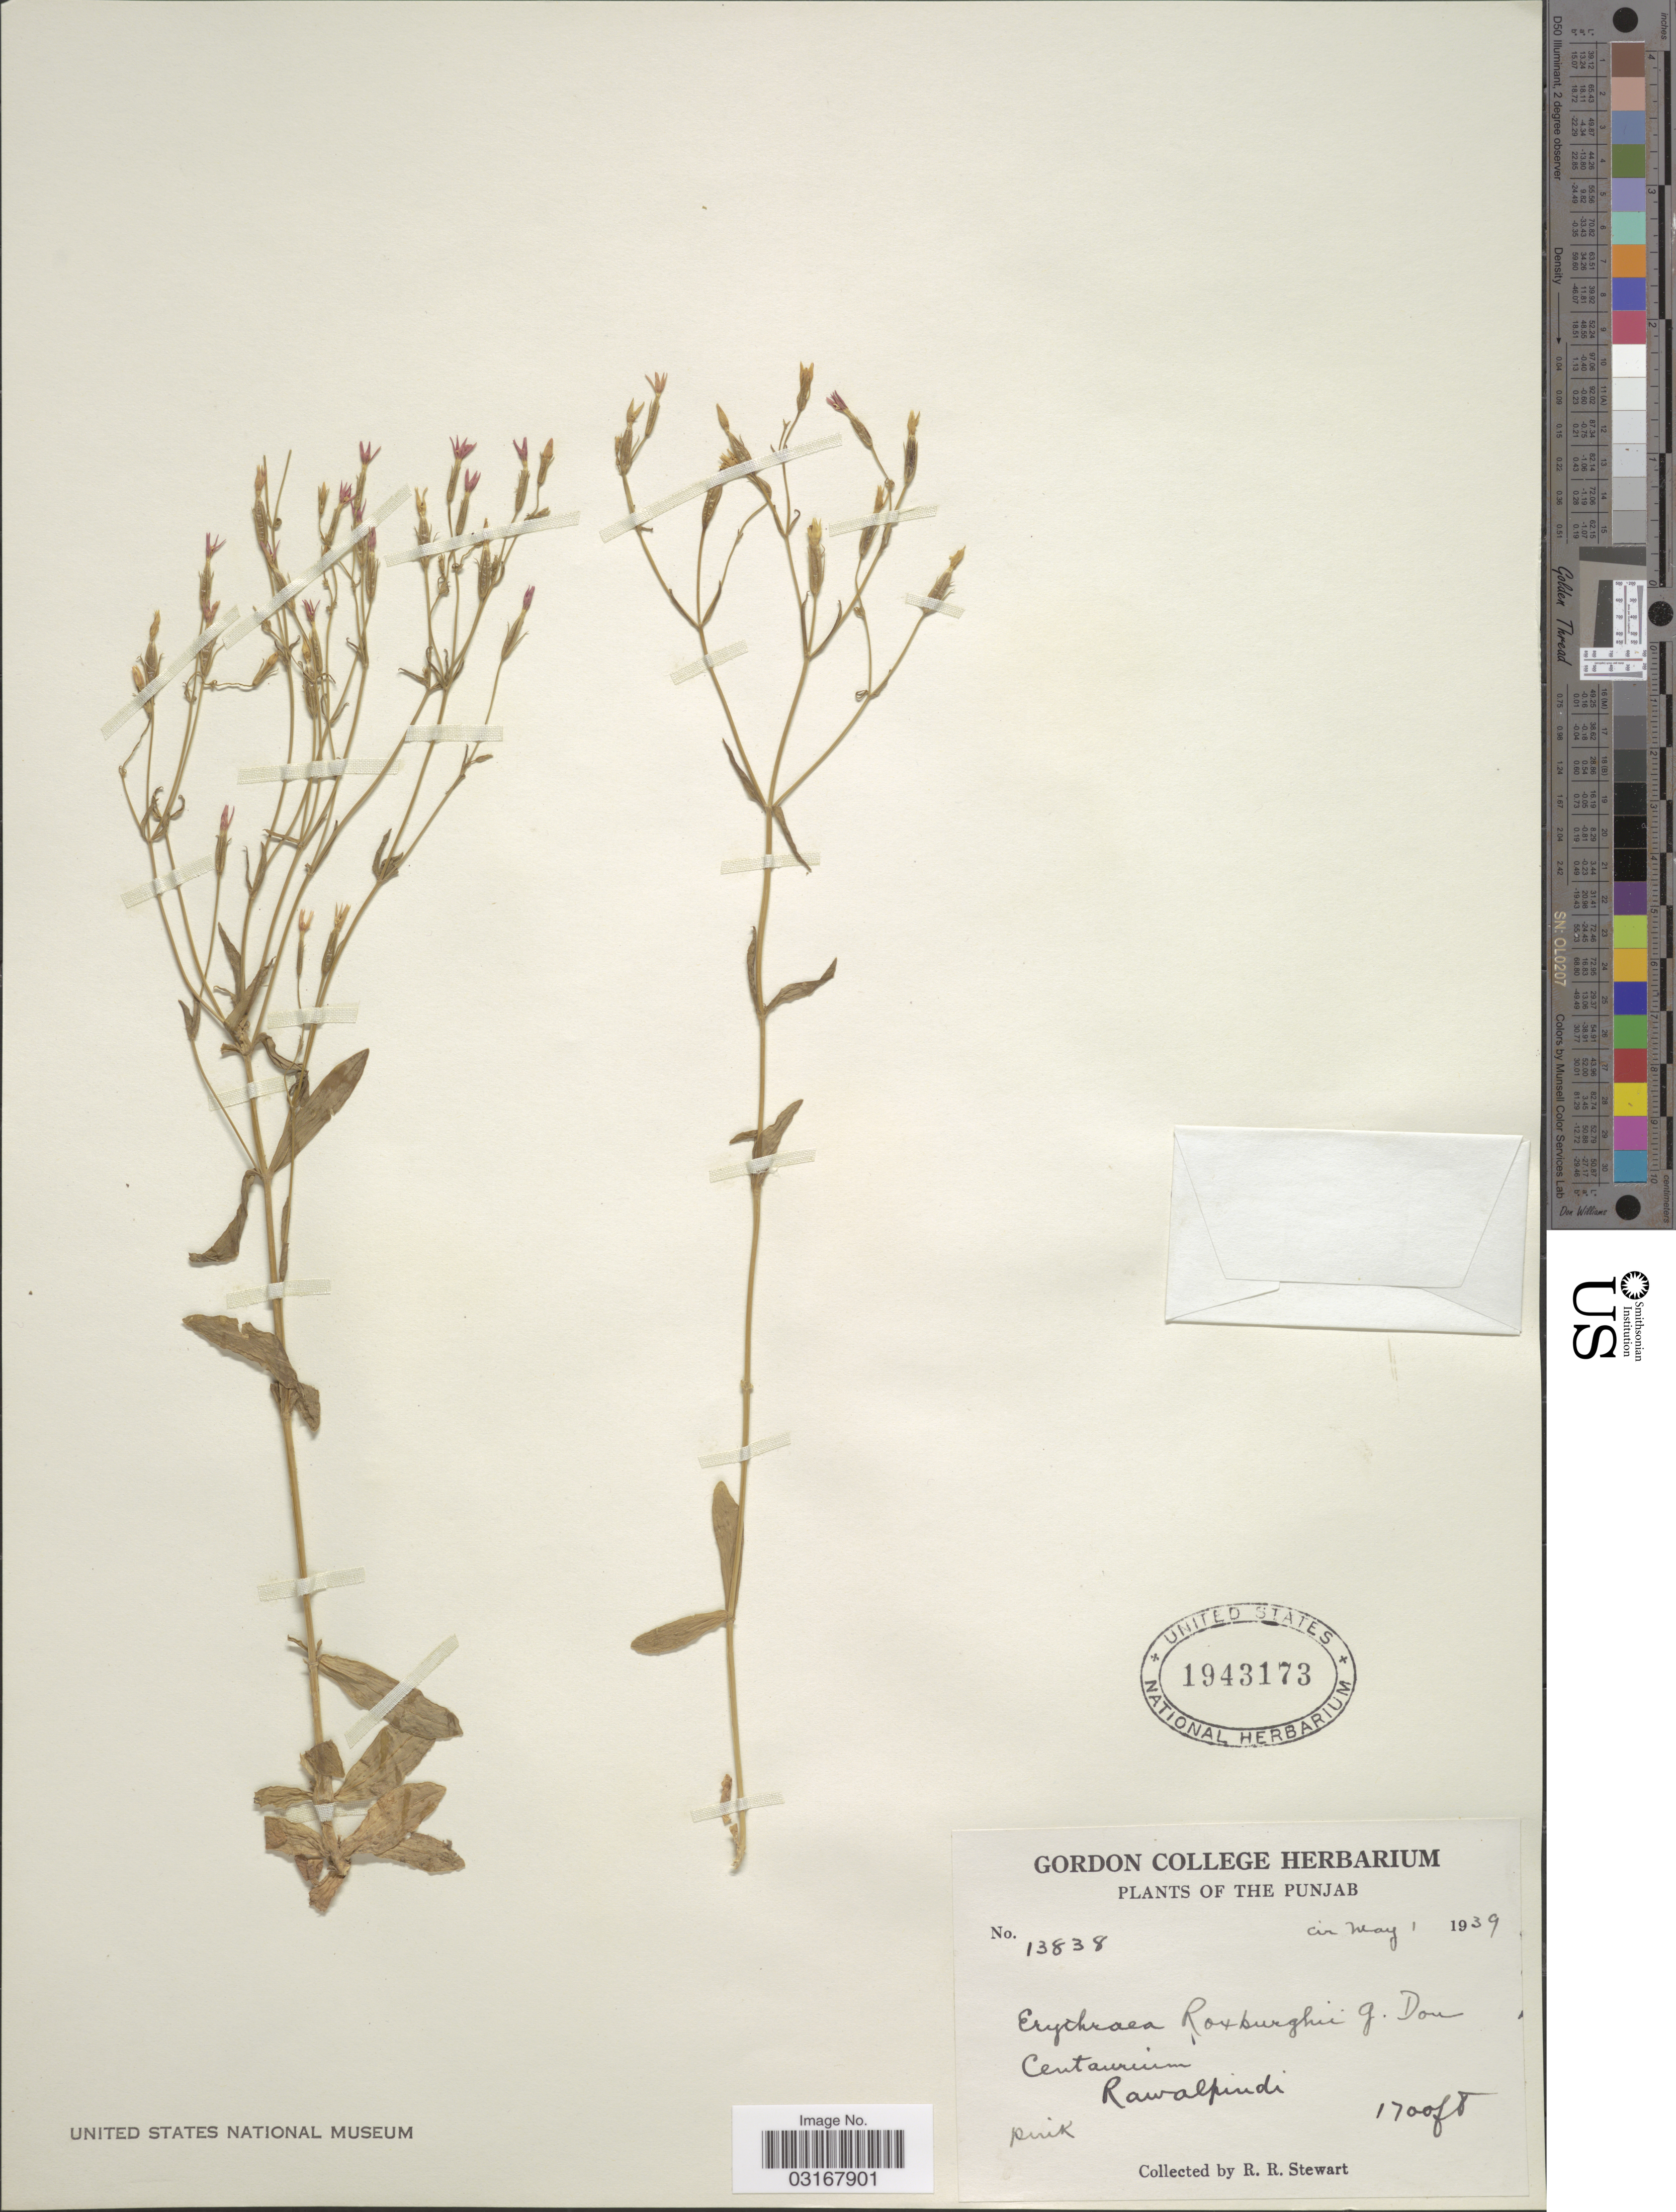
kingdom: Plantae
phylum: Tracheophyta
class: Magnoliopsida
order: Gentianales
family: Gentianaceae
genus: Centaurium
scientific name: Centaurium roxburghii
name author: Druce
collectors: R. Stewart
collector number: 13838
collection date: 1939-05-01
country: Pakistan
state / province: Punjab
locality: Rawalpindi.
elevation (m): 518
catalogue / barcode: US 1943173